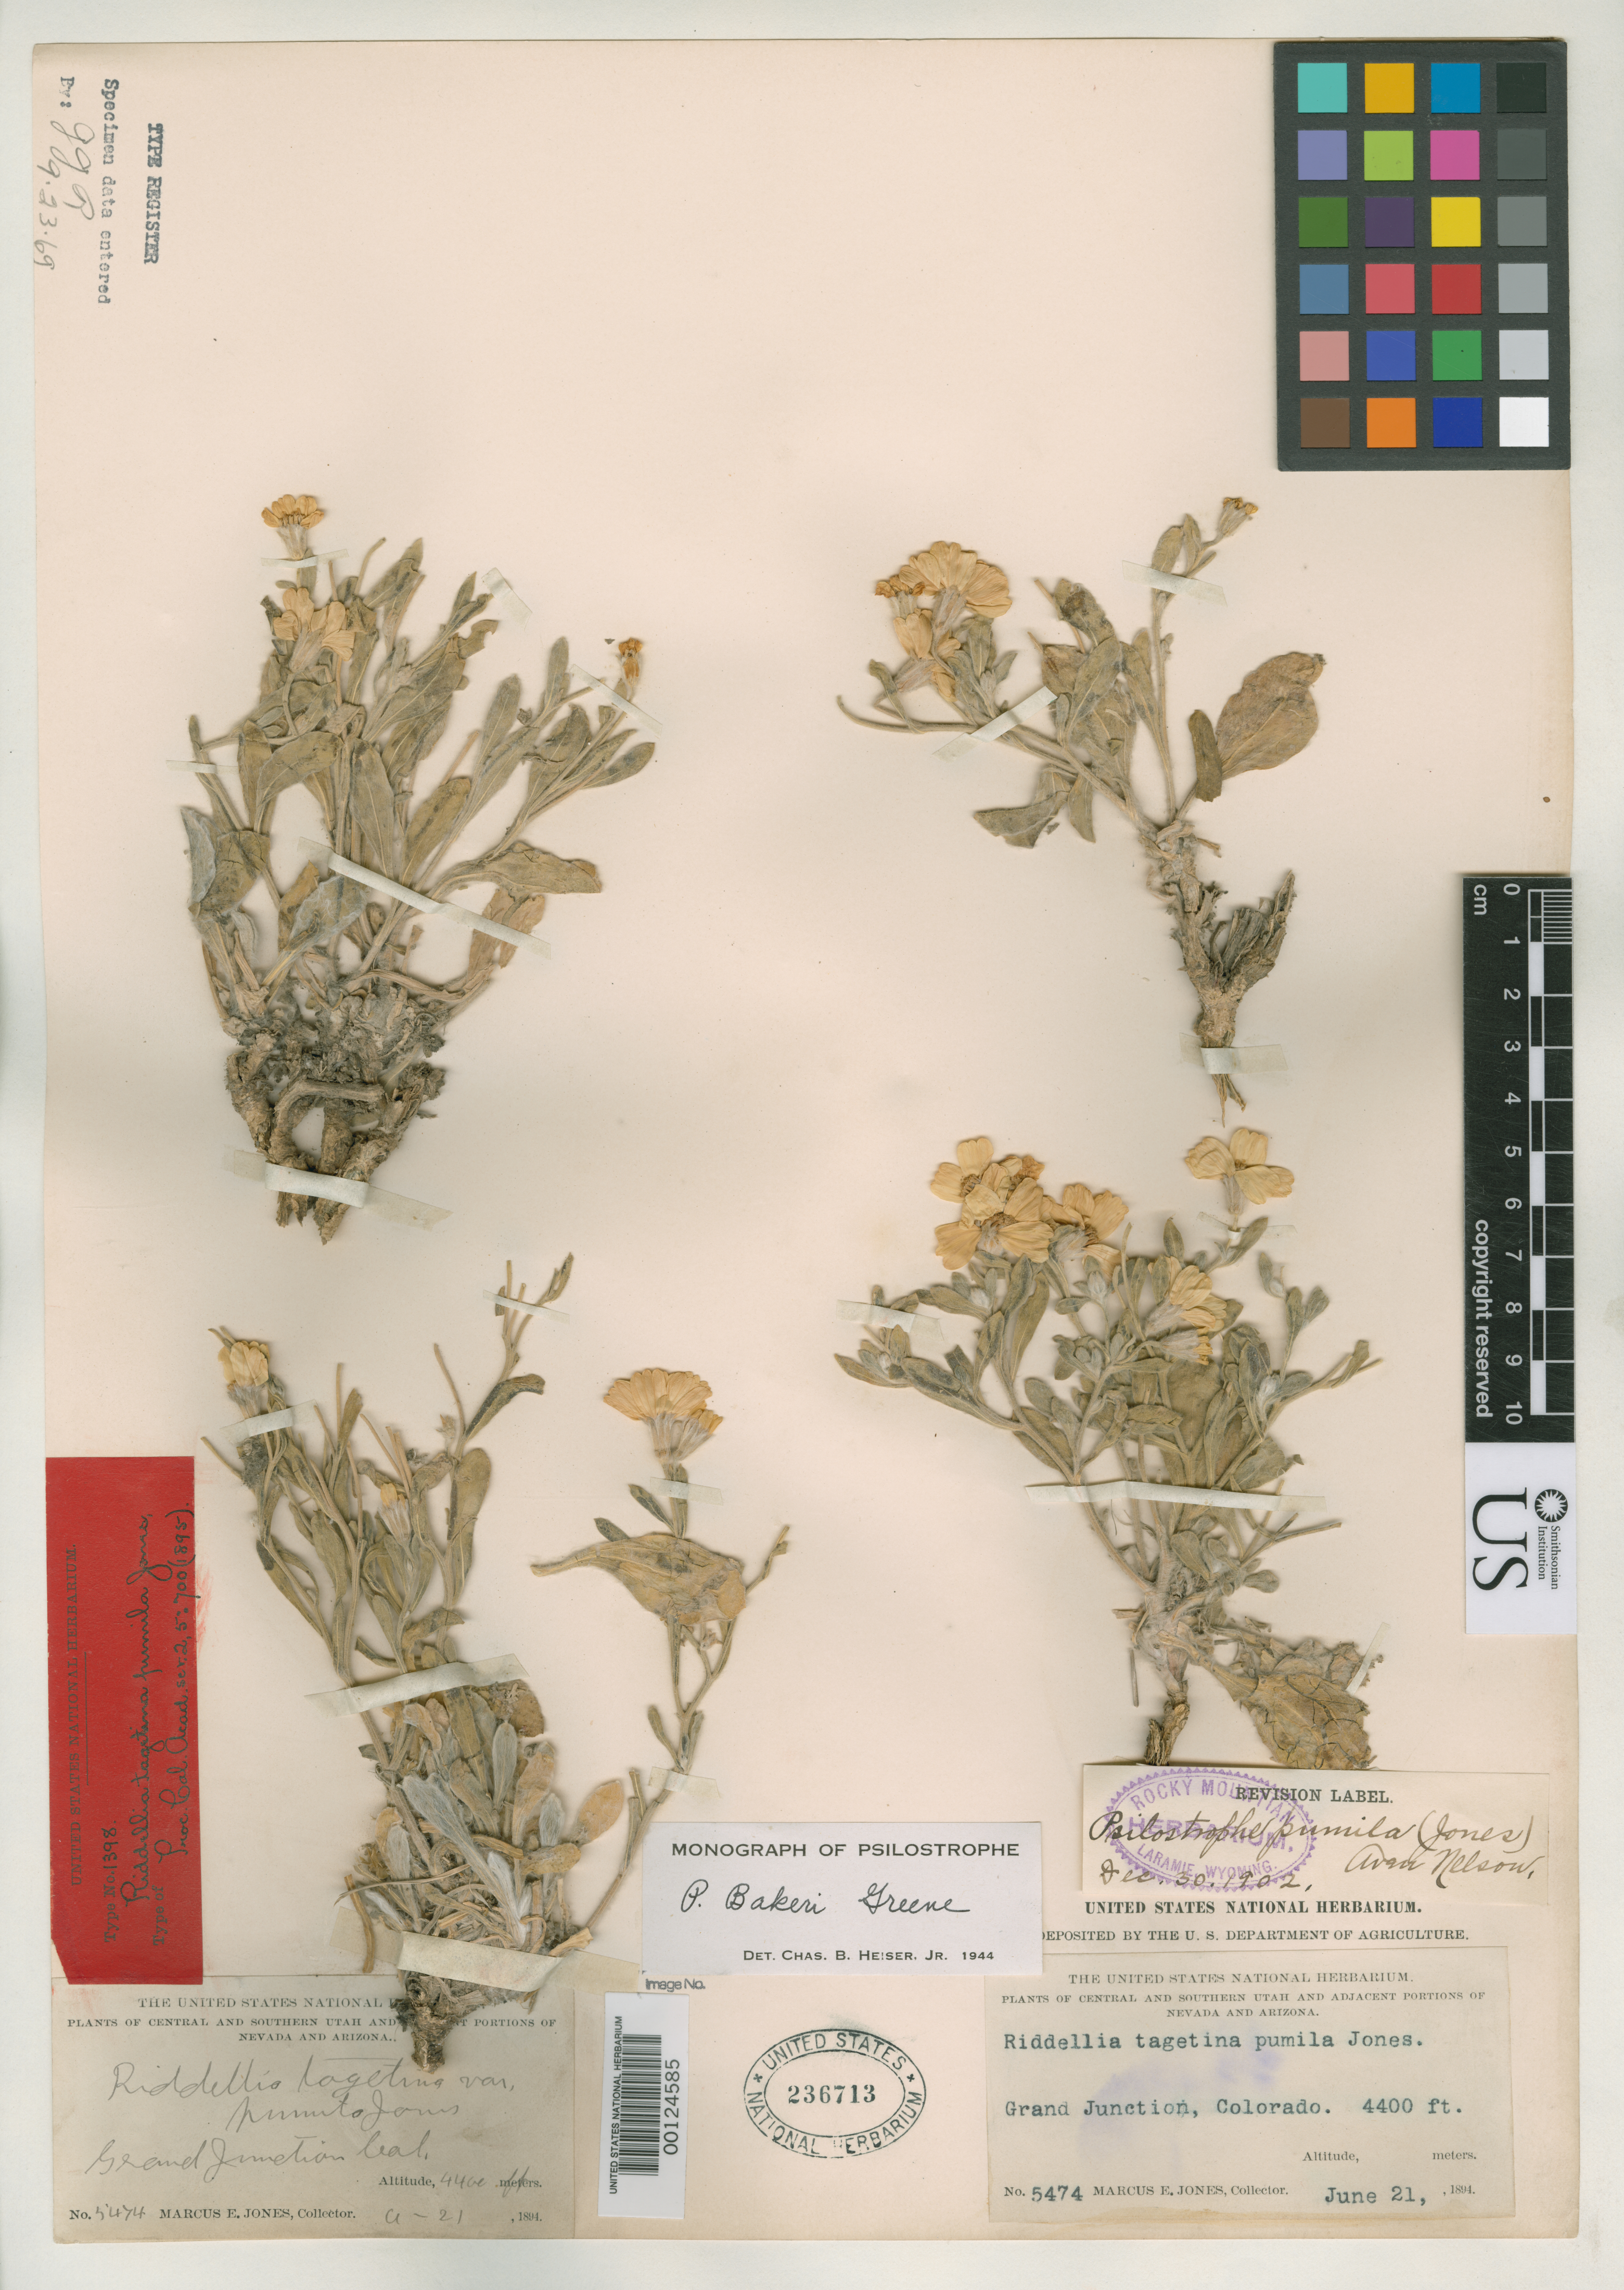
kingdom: Plantae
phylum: Tracheophyta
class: Magnoliopsida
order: Asterales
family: Asteraceae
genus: Riddellia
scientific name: Riddellia tagetina var. pumila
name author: M.E. Jones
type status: Isotype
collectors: M. E. Jones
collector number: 5474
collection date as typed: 21 Jun 1894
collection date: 1894-06-21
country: United States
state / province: Colorado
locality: Grand Junction.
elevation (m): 1341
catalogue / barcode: US 236713